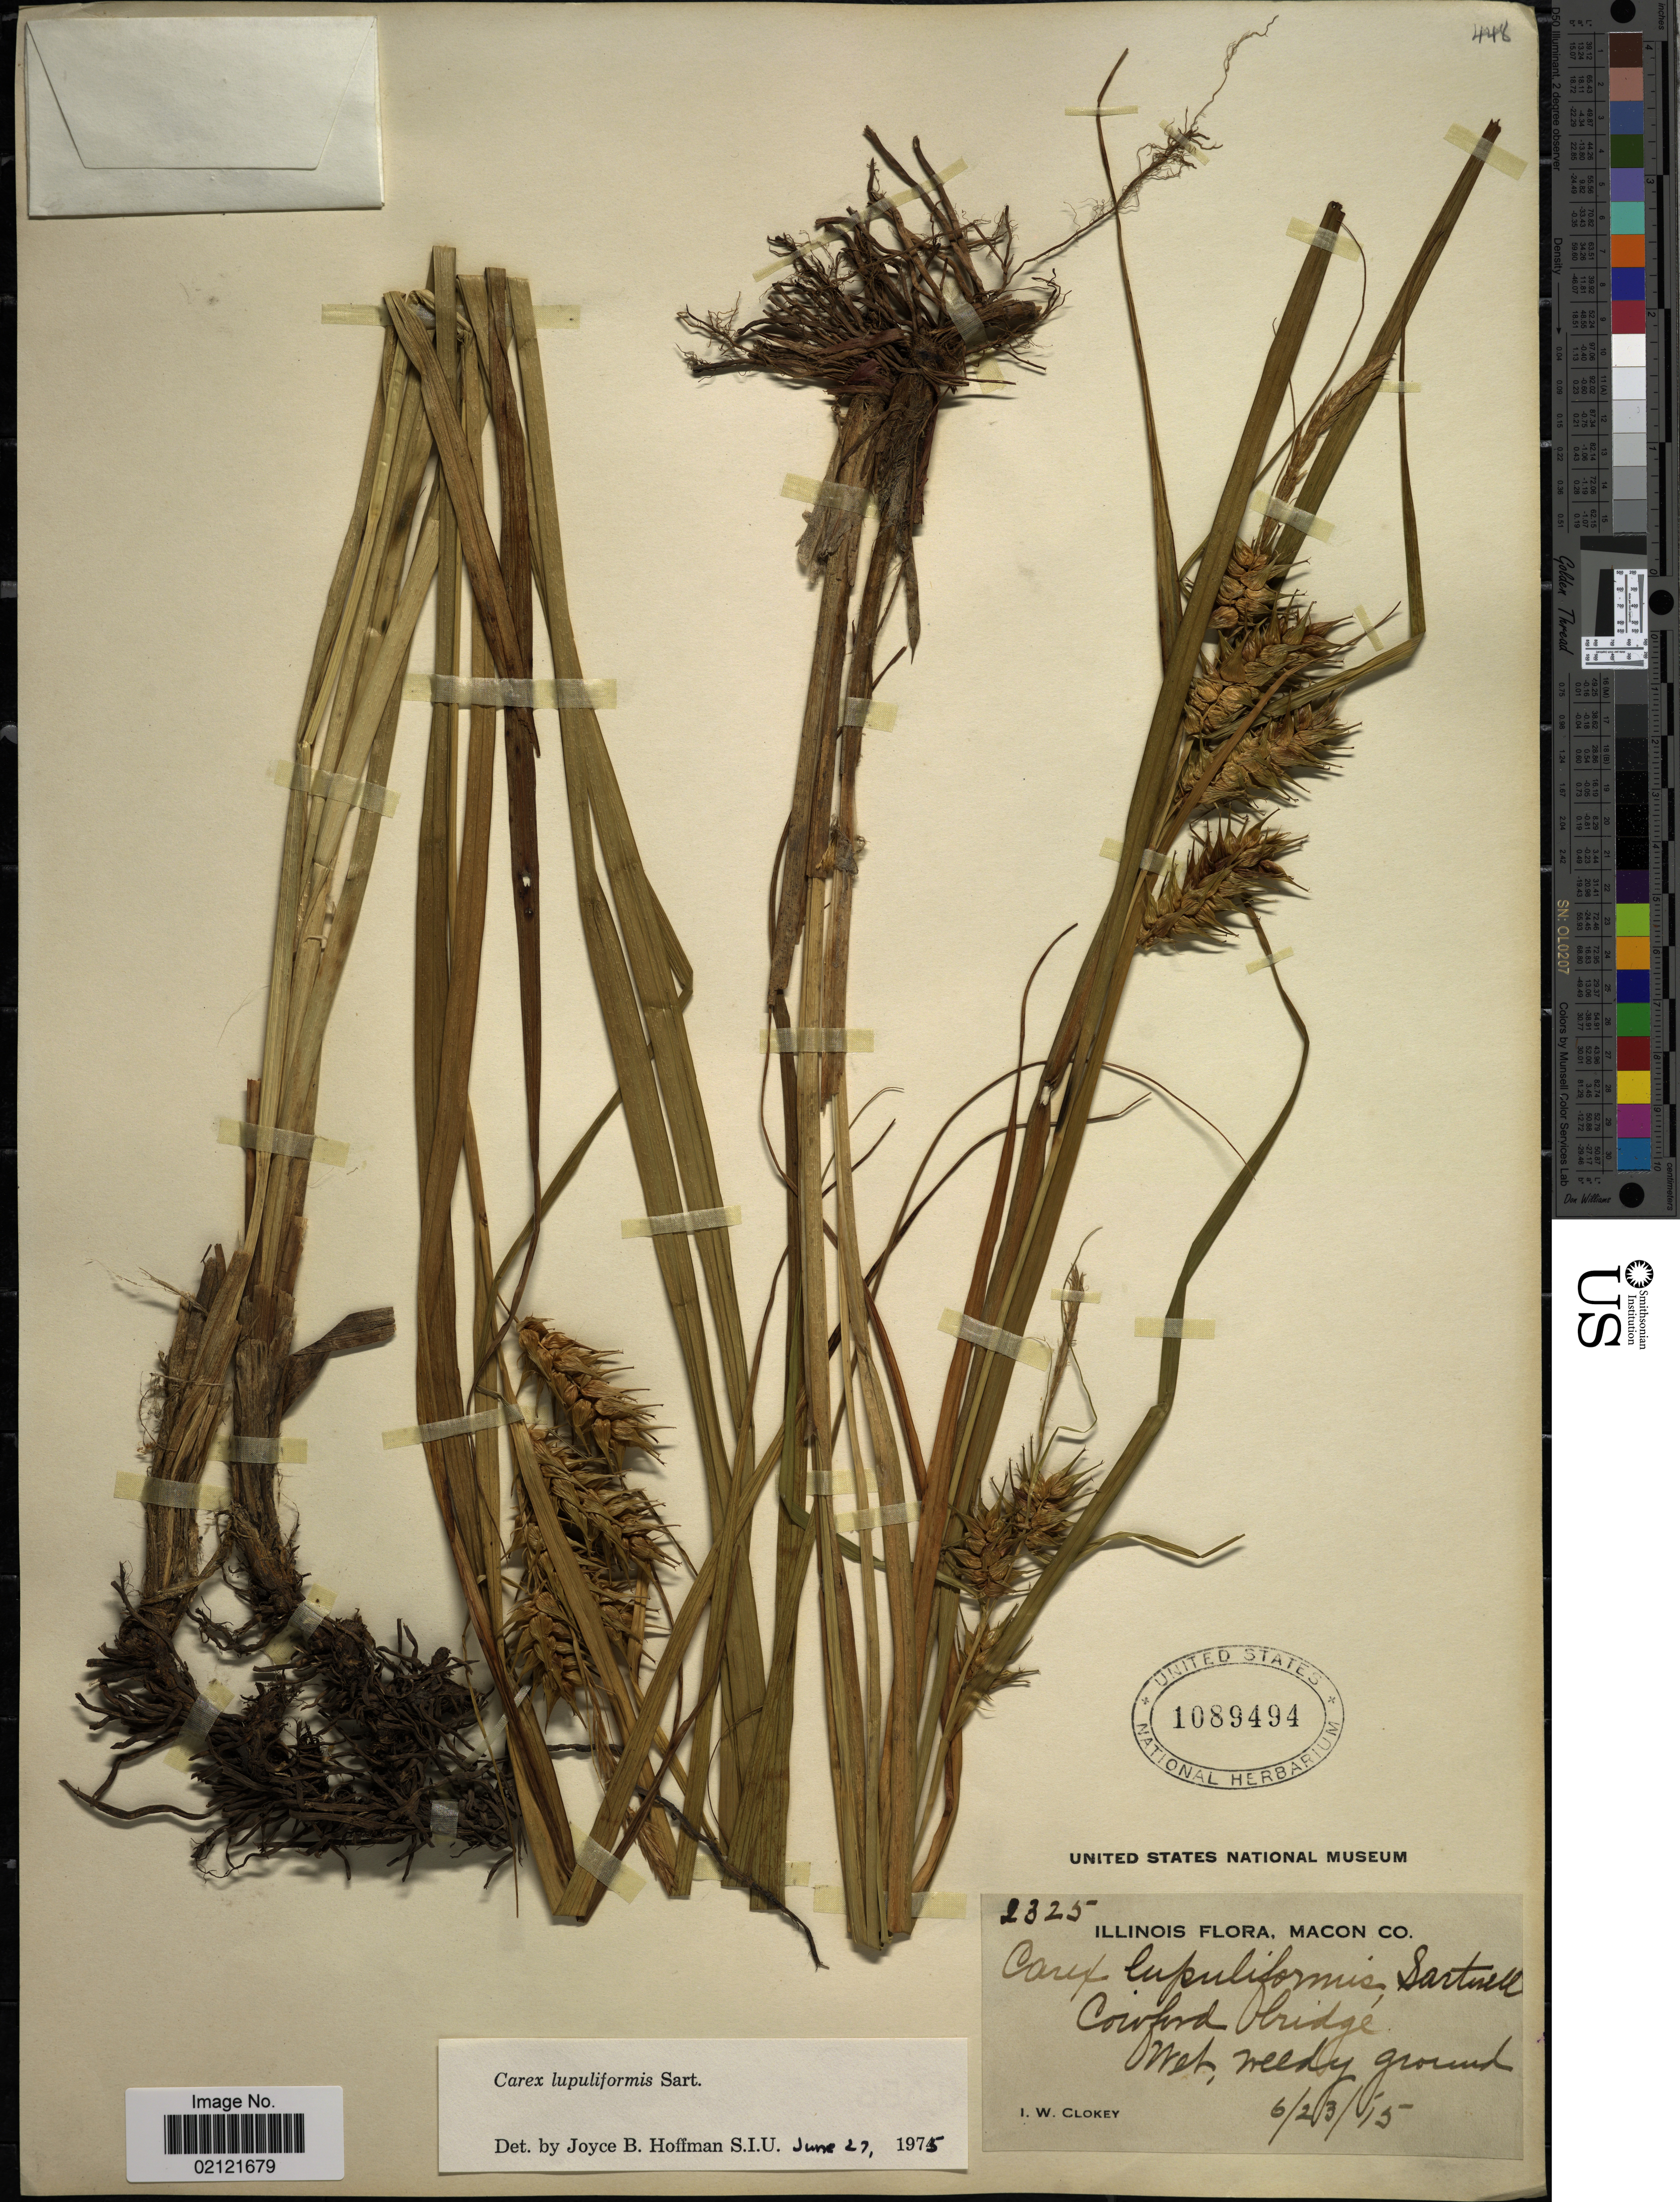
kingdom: Plantae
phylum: Tracheophyta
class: Liliopsida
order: Poales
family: Cyperaceae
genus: Carex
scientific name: Carex lupuliformis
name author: Sartwell ex Dewey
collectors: I. W. Clokey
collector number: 2325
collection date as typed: Transcribed d/m/y: 23/6/15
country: United States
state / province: Illinois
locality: Macon Co., Cowford bridge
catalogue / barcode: US 1089494